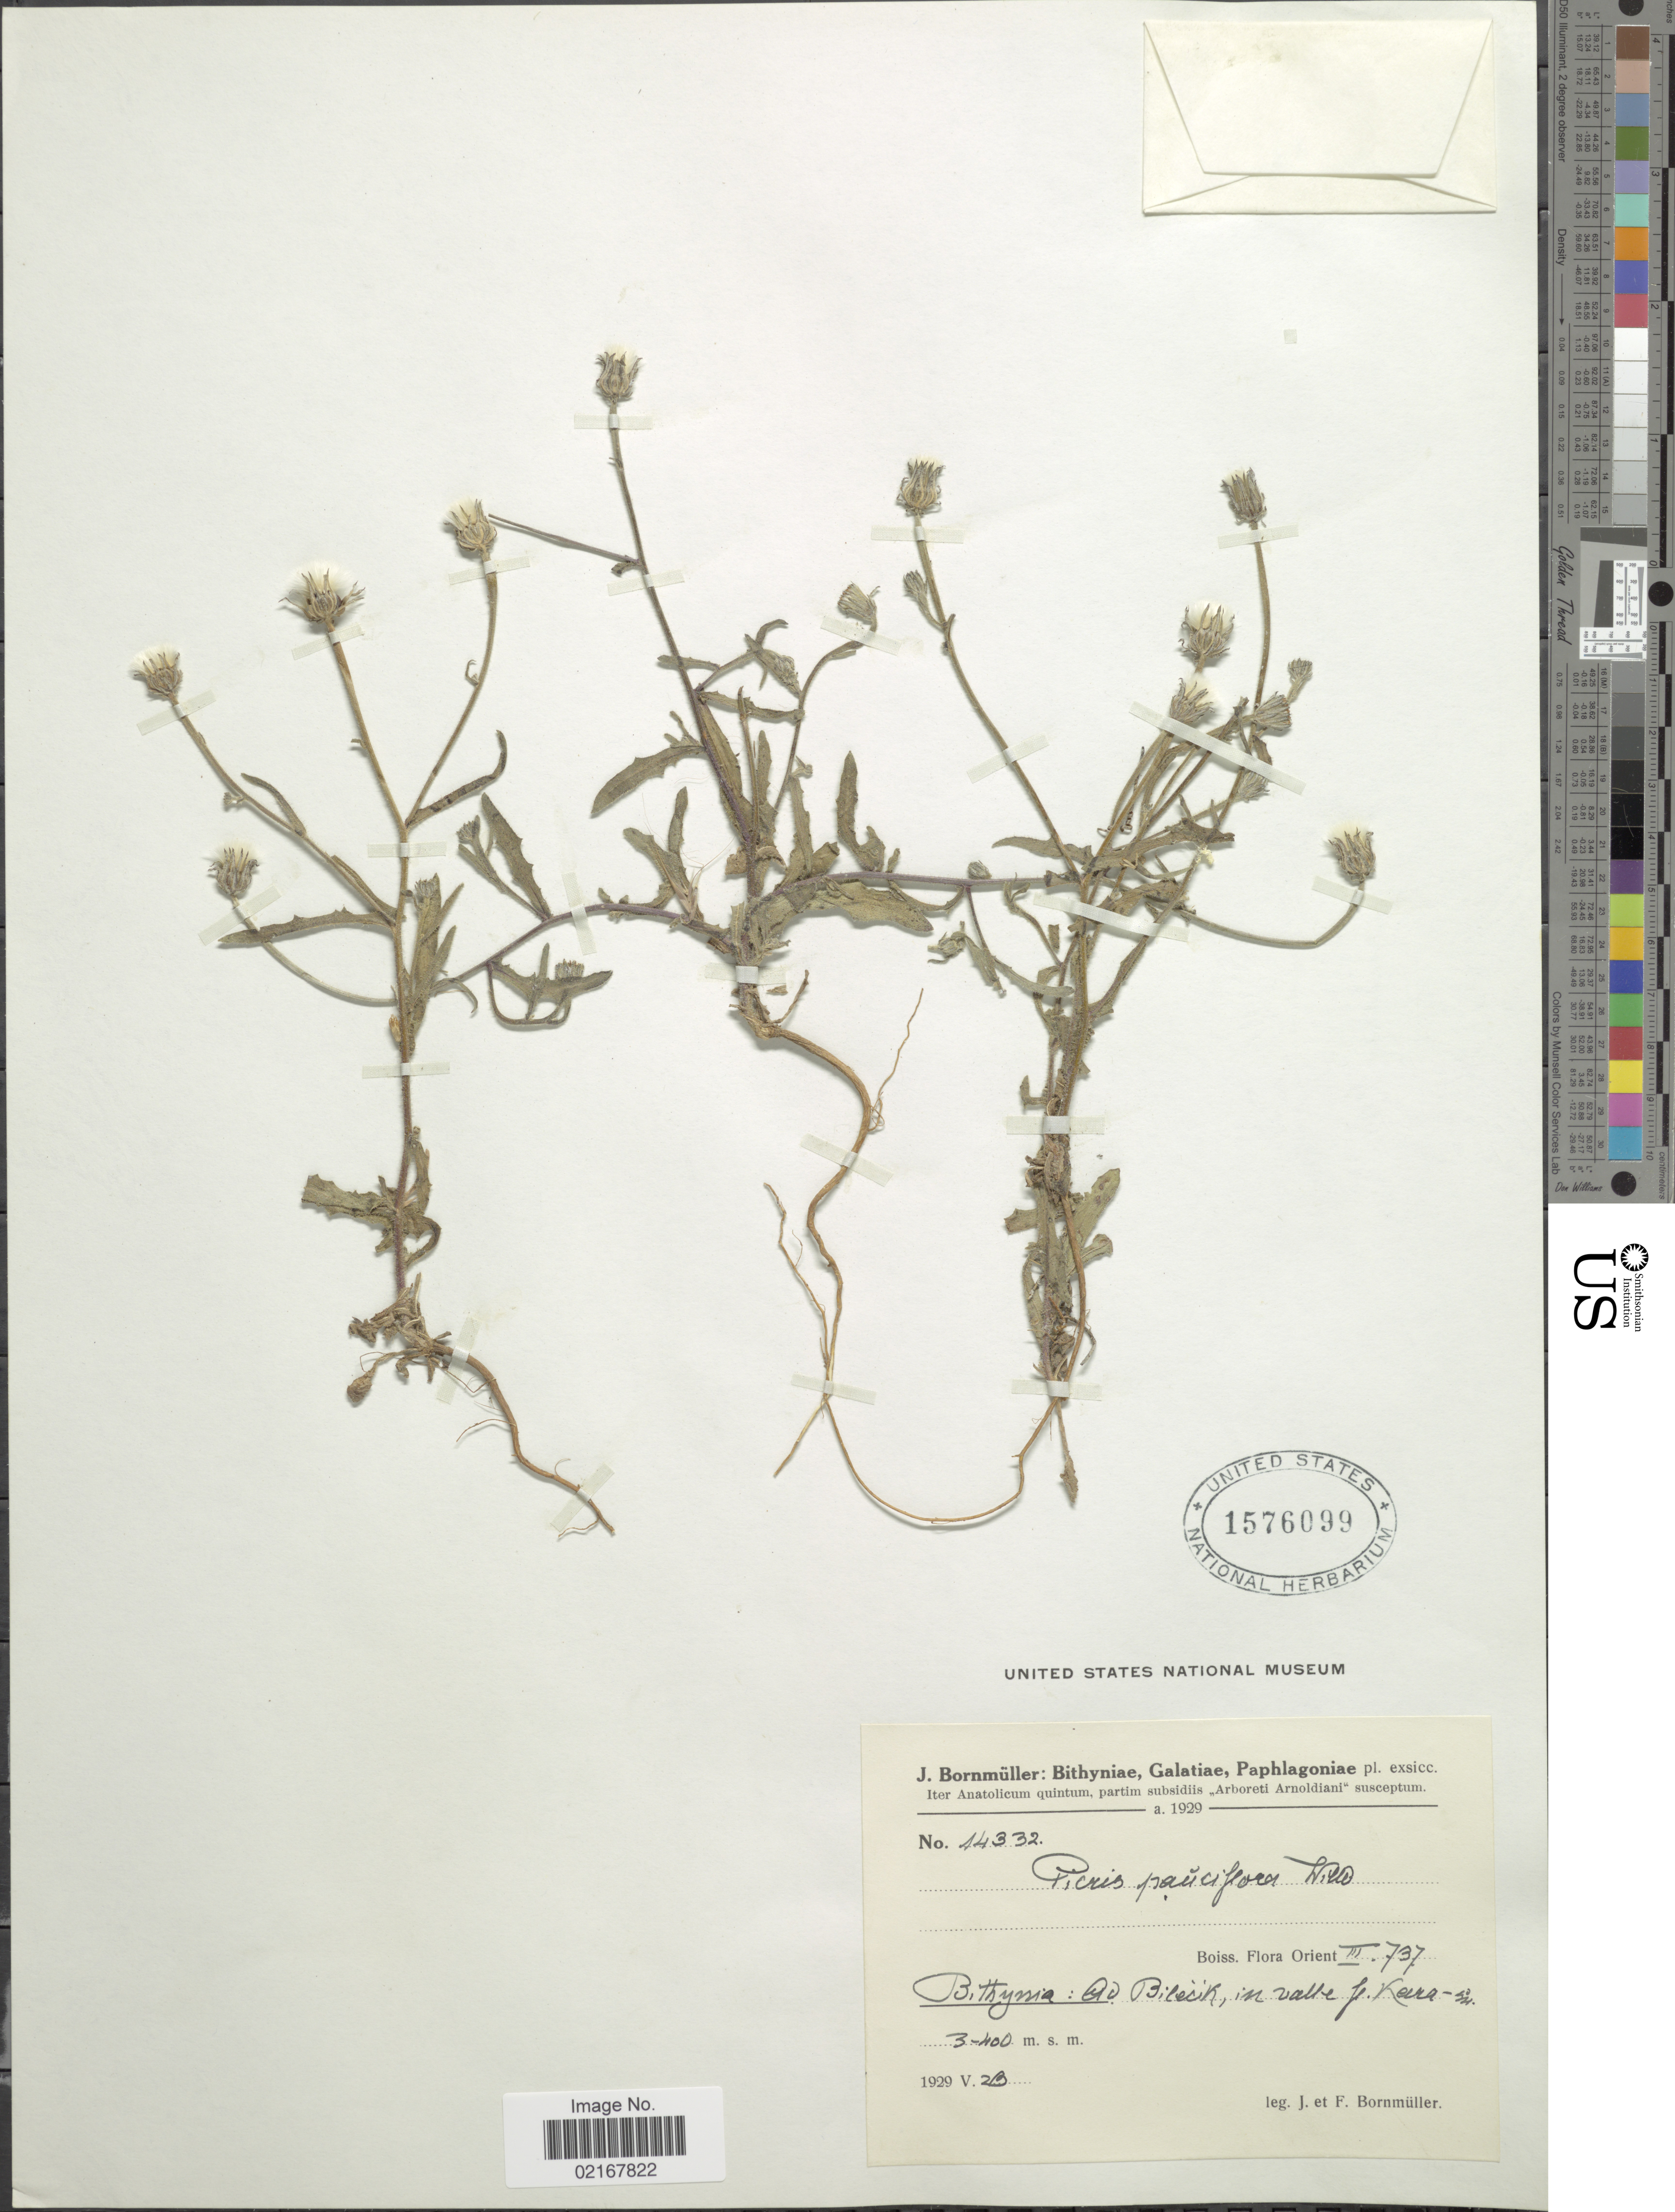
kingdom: Plantae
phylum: Tracheophyta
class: Magnoliopsida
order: Asterales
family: Asteraceae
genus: Picris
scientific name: Picris pauciflora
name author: Willd.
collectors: J. Bornmüller & F. Bornmüller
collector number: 14332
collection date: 1929-05-23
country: France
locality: Bithyniae, Galatiae, Paphlagoniae, Bithynia, ad Bileck, in valle pr. Kara-Su [interpreted]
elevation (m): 300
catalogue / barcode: US 1576099